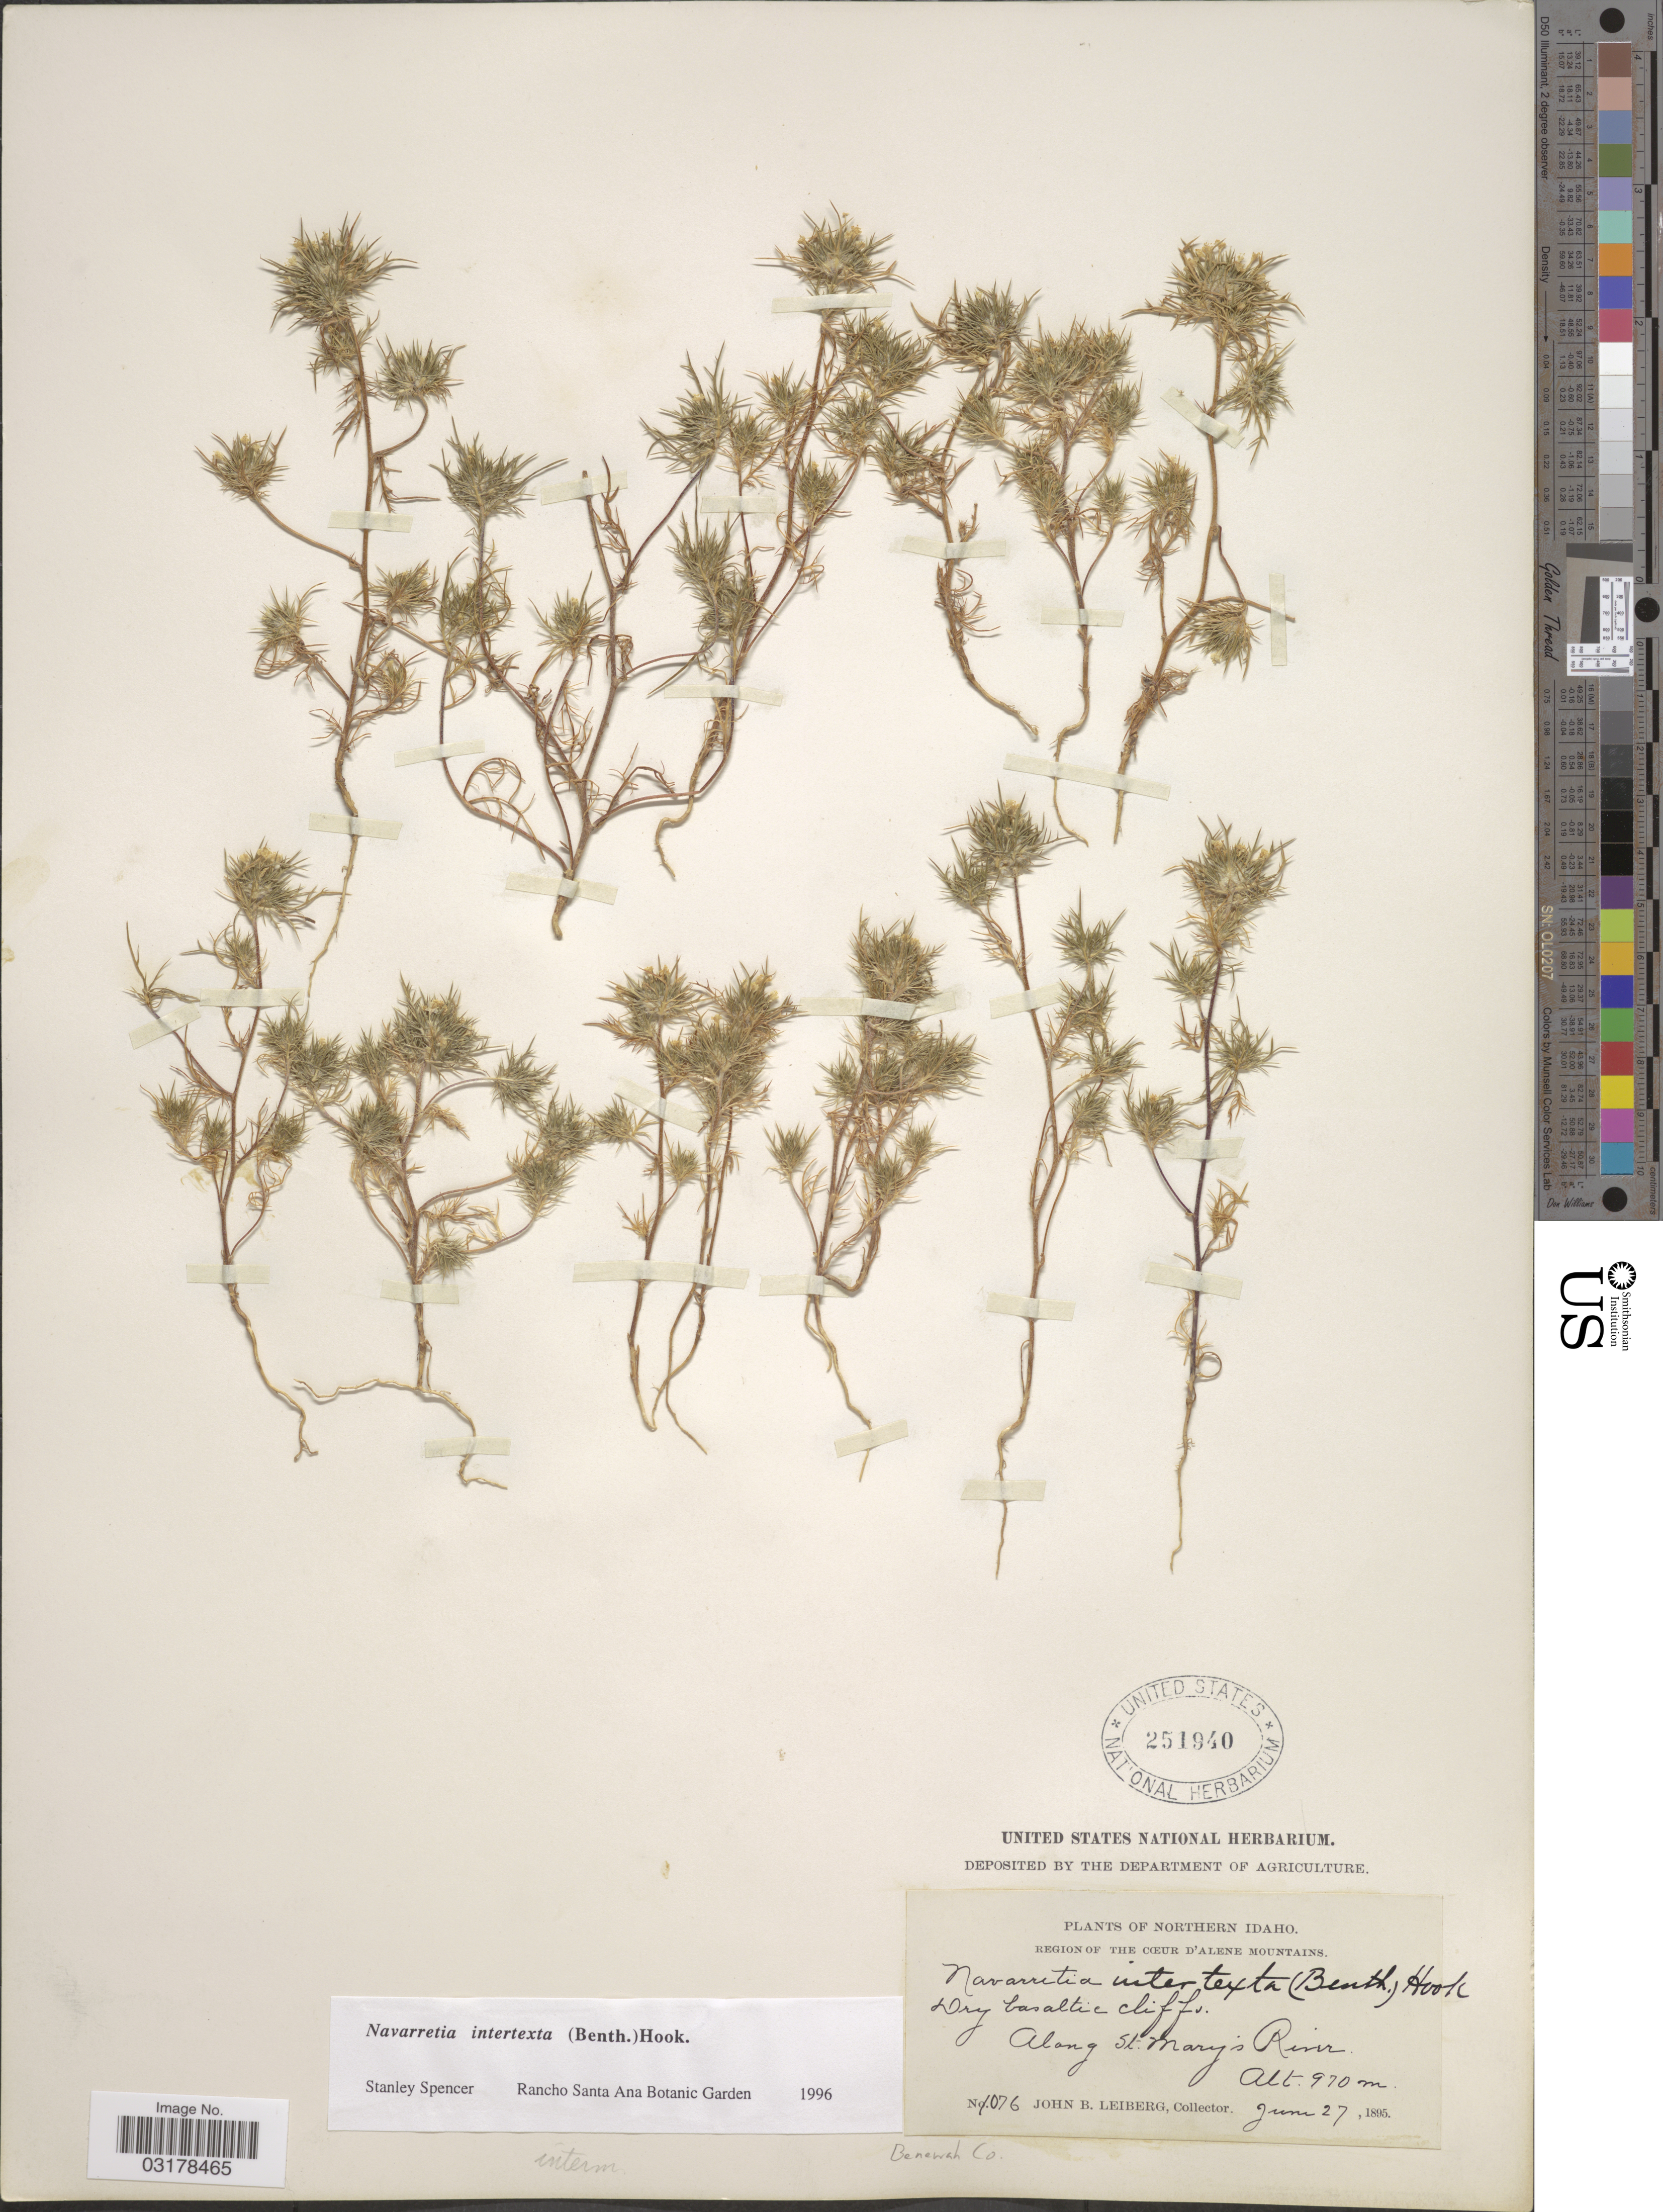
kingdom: Plantae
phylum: Tracheophyta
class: Magnoliopsida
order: Ericales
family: Polemoniaceae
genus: Navarretia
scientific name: Navarretia intertexta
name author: (Benth.) Hook.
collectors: J. B. Leiberg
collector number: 1076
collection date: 1895-06-27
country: United States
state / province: Idaho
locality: Northern Idaho. Region of the Cœur d'Alene Mountains. Along St. Mary's River. Benewah Co.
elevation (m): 970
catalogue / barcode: US 251940